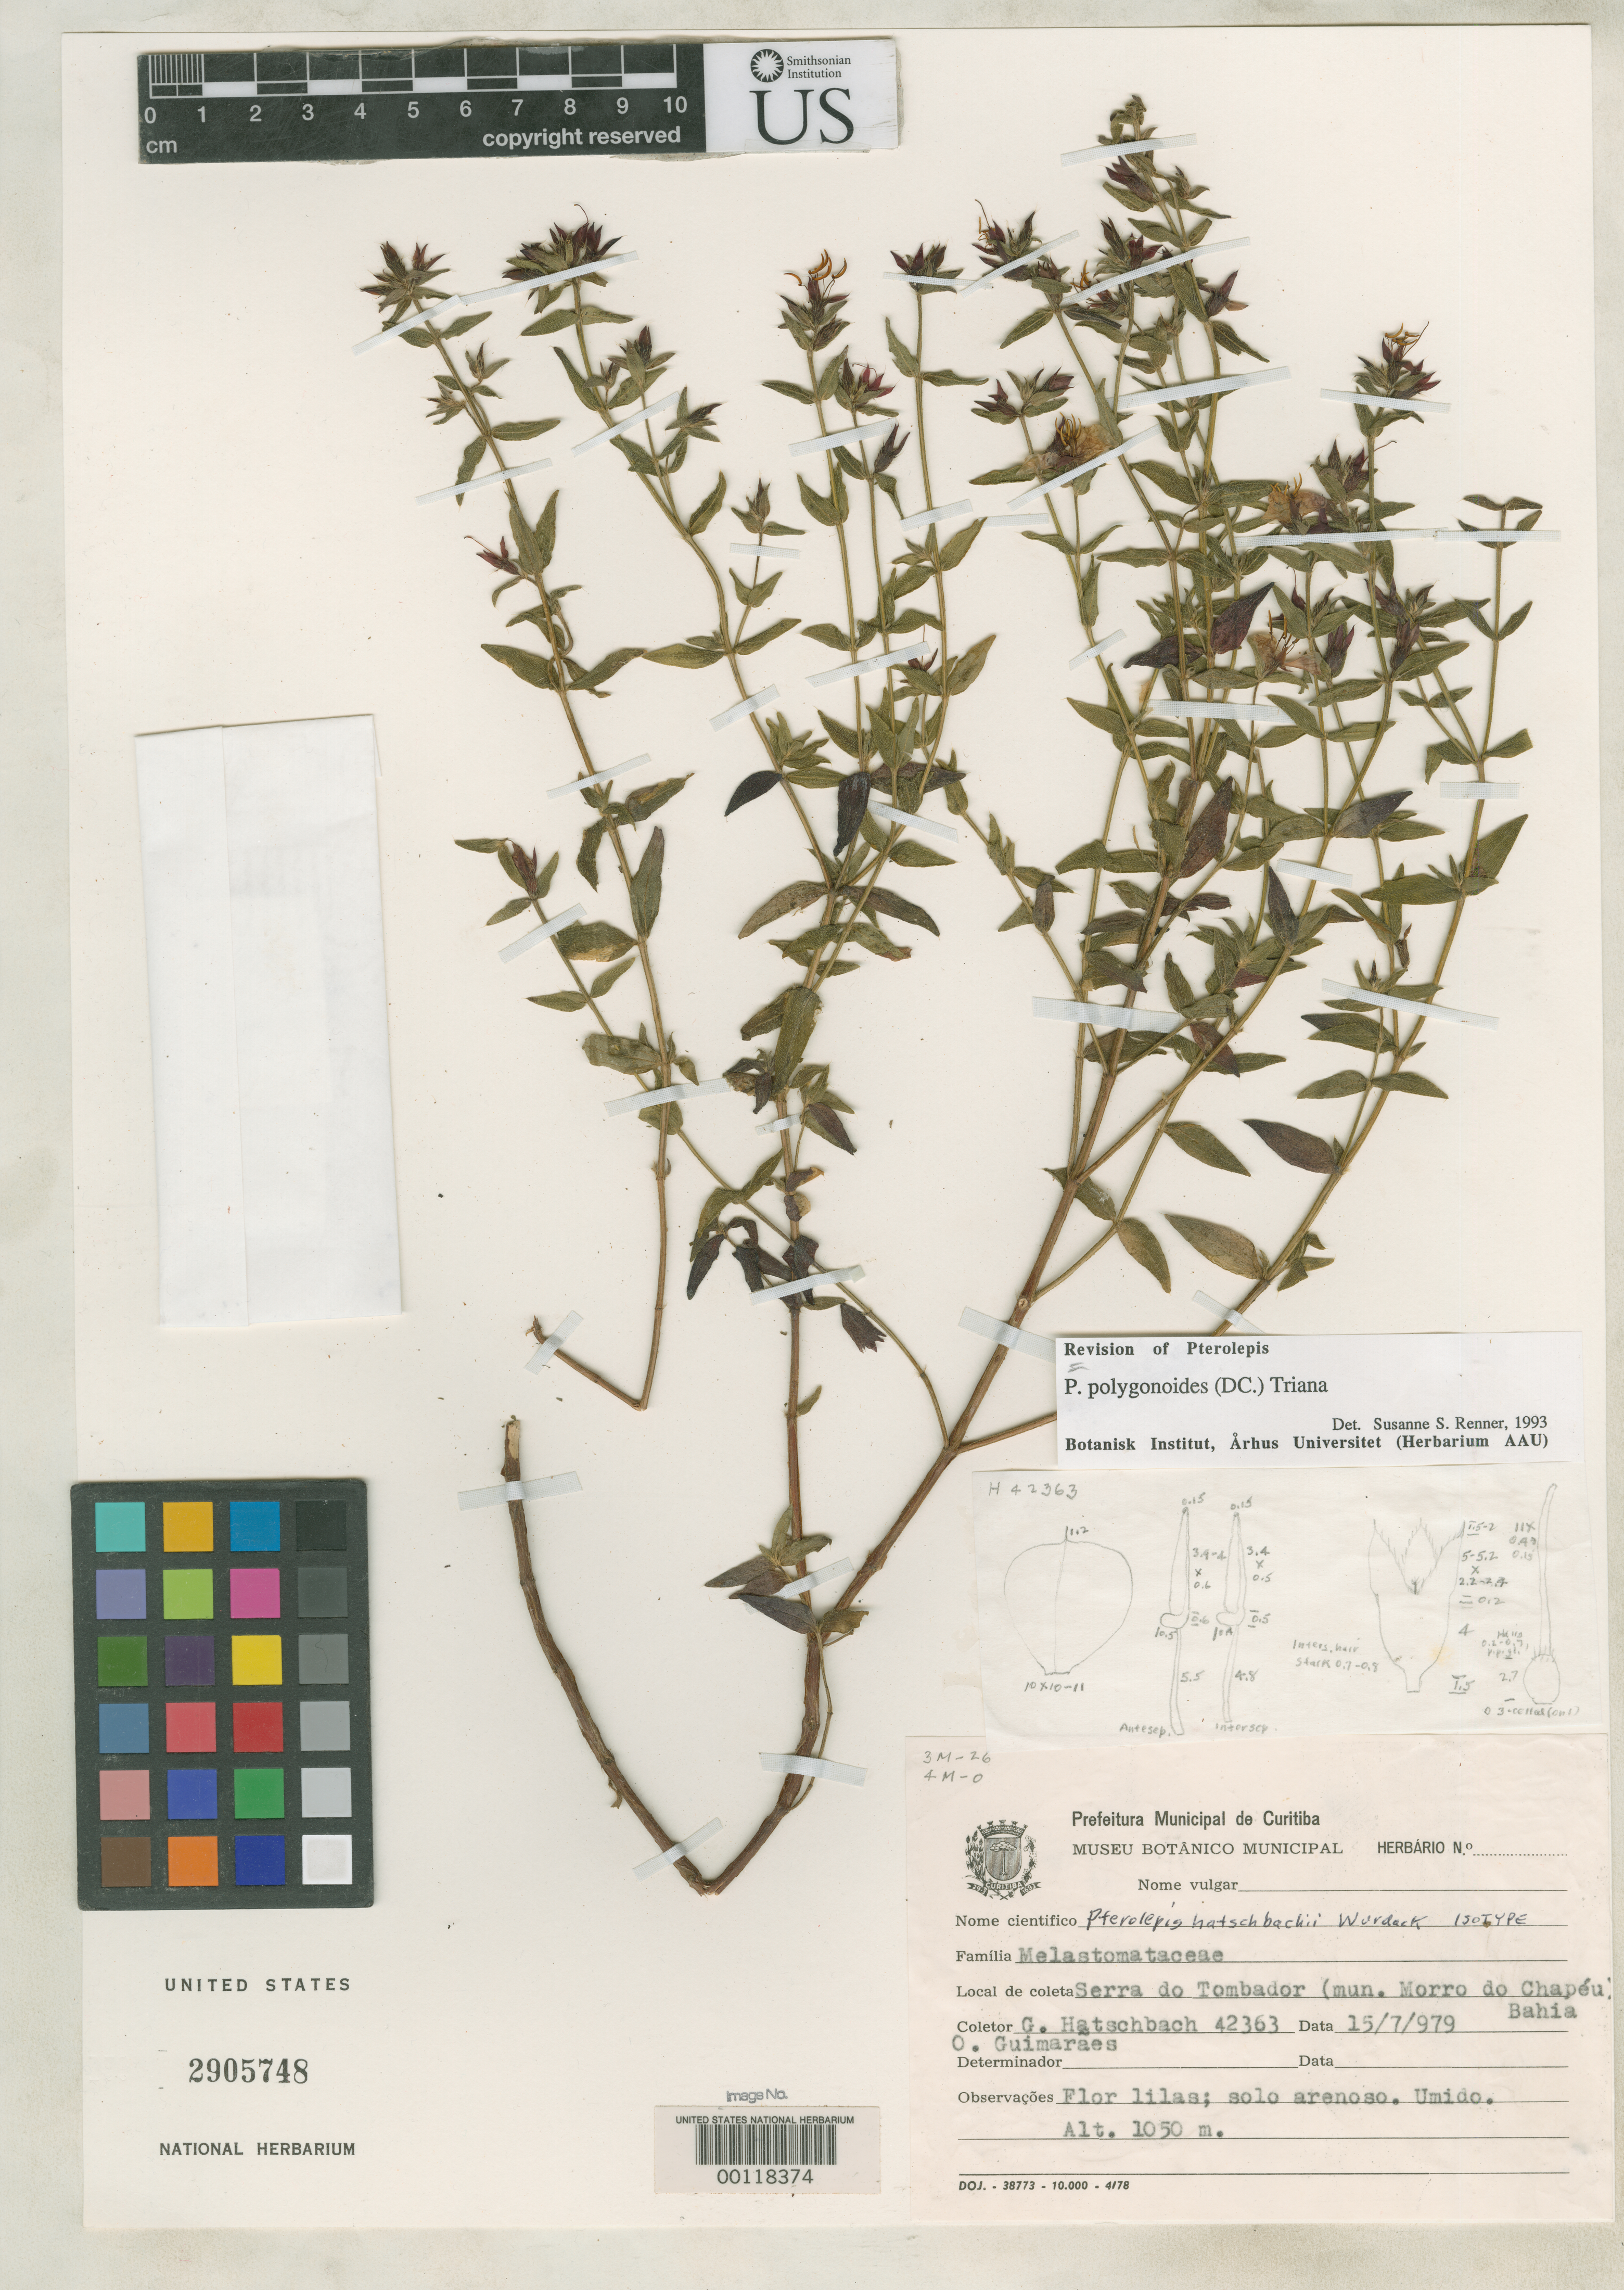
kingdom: Plantae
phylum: Tracheophyta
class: Magnoliopsida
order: Myrtales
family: Melastomataceae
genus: Pterolepis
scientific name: Pterolepis hatschbachii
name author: Wurdack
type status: Isotype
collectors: G. Hatschbach & O. A. Guimarães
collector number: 42363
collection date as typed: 15 Jul 1979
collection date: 1979-07-15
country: Brazil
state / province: Bahia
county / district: Morro do Chapéu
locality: Serra do Tombador.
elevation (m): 1050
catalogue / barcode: US 2905748